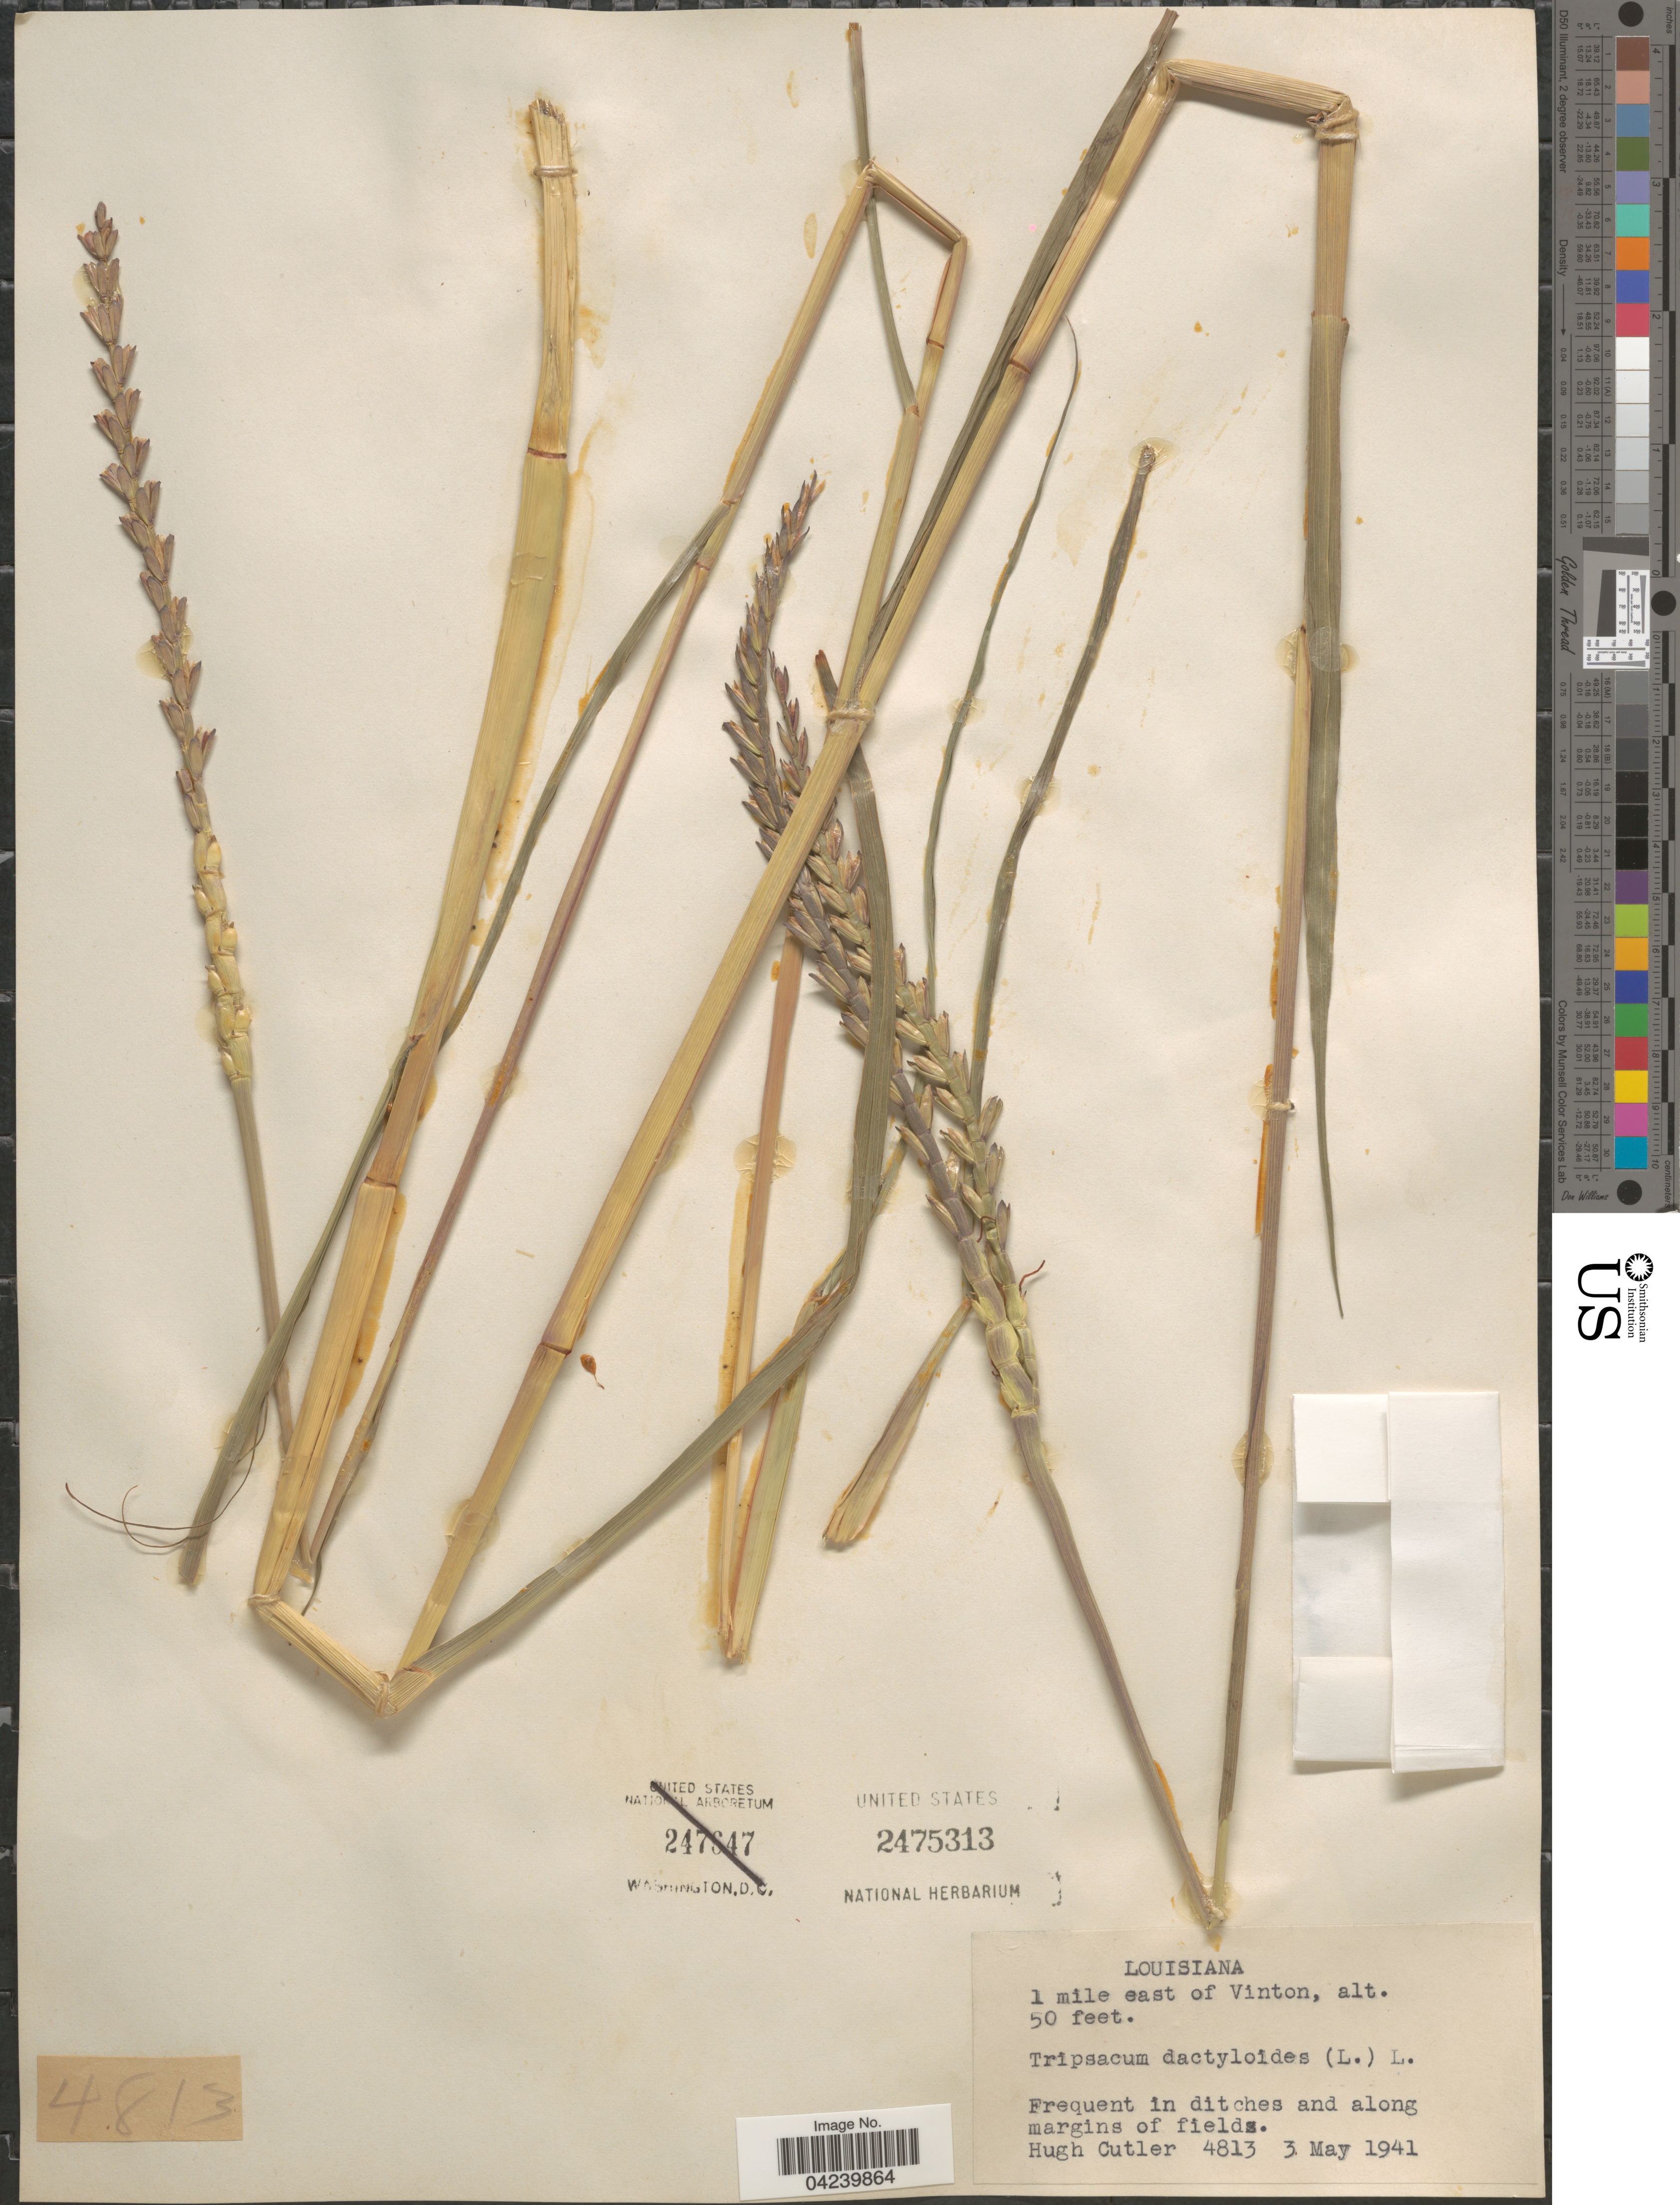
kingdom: Plantae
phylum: Tracheophyta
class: Liliopsida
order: Poales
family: Poaceae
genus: Tripsacum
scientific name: Tripsacum dactyloides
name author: (L.) L.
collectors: H. C. Cutler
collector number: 4813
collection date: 1941-05-03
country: United States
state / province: Louisiana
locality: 1 mile east of Vinton. Frequent in ditches and along margins of fields.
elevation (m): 15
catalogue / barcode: US 2475313